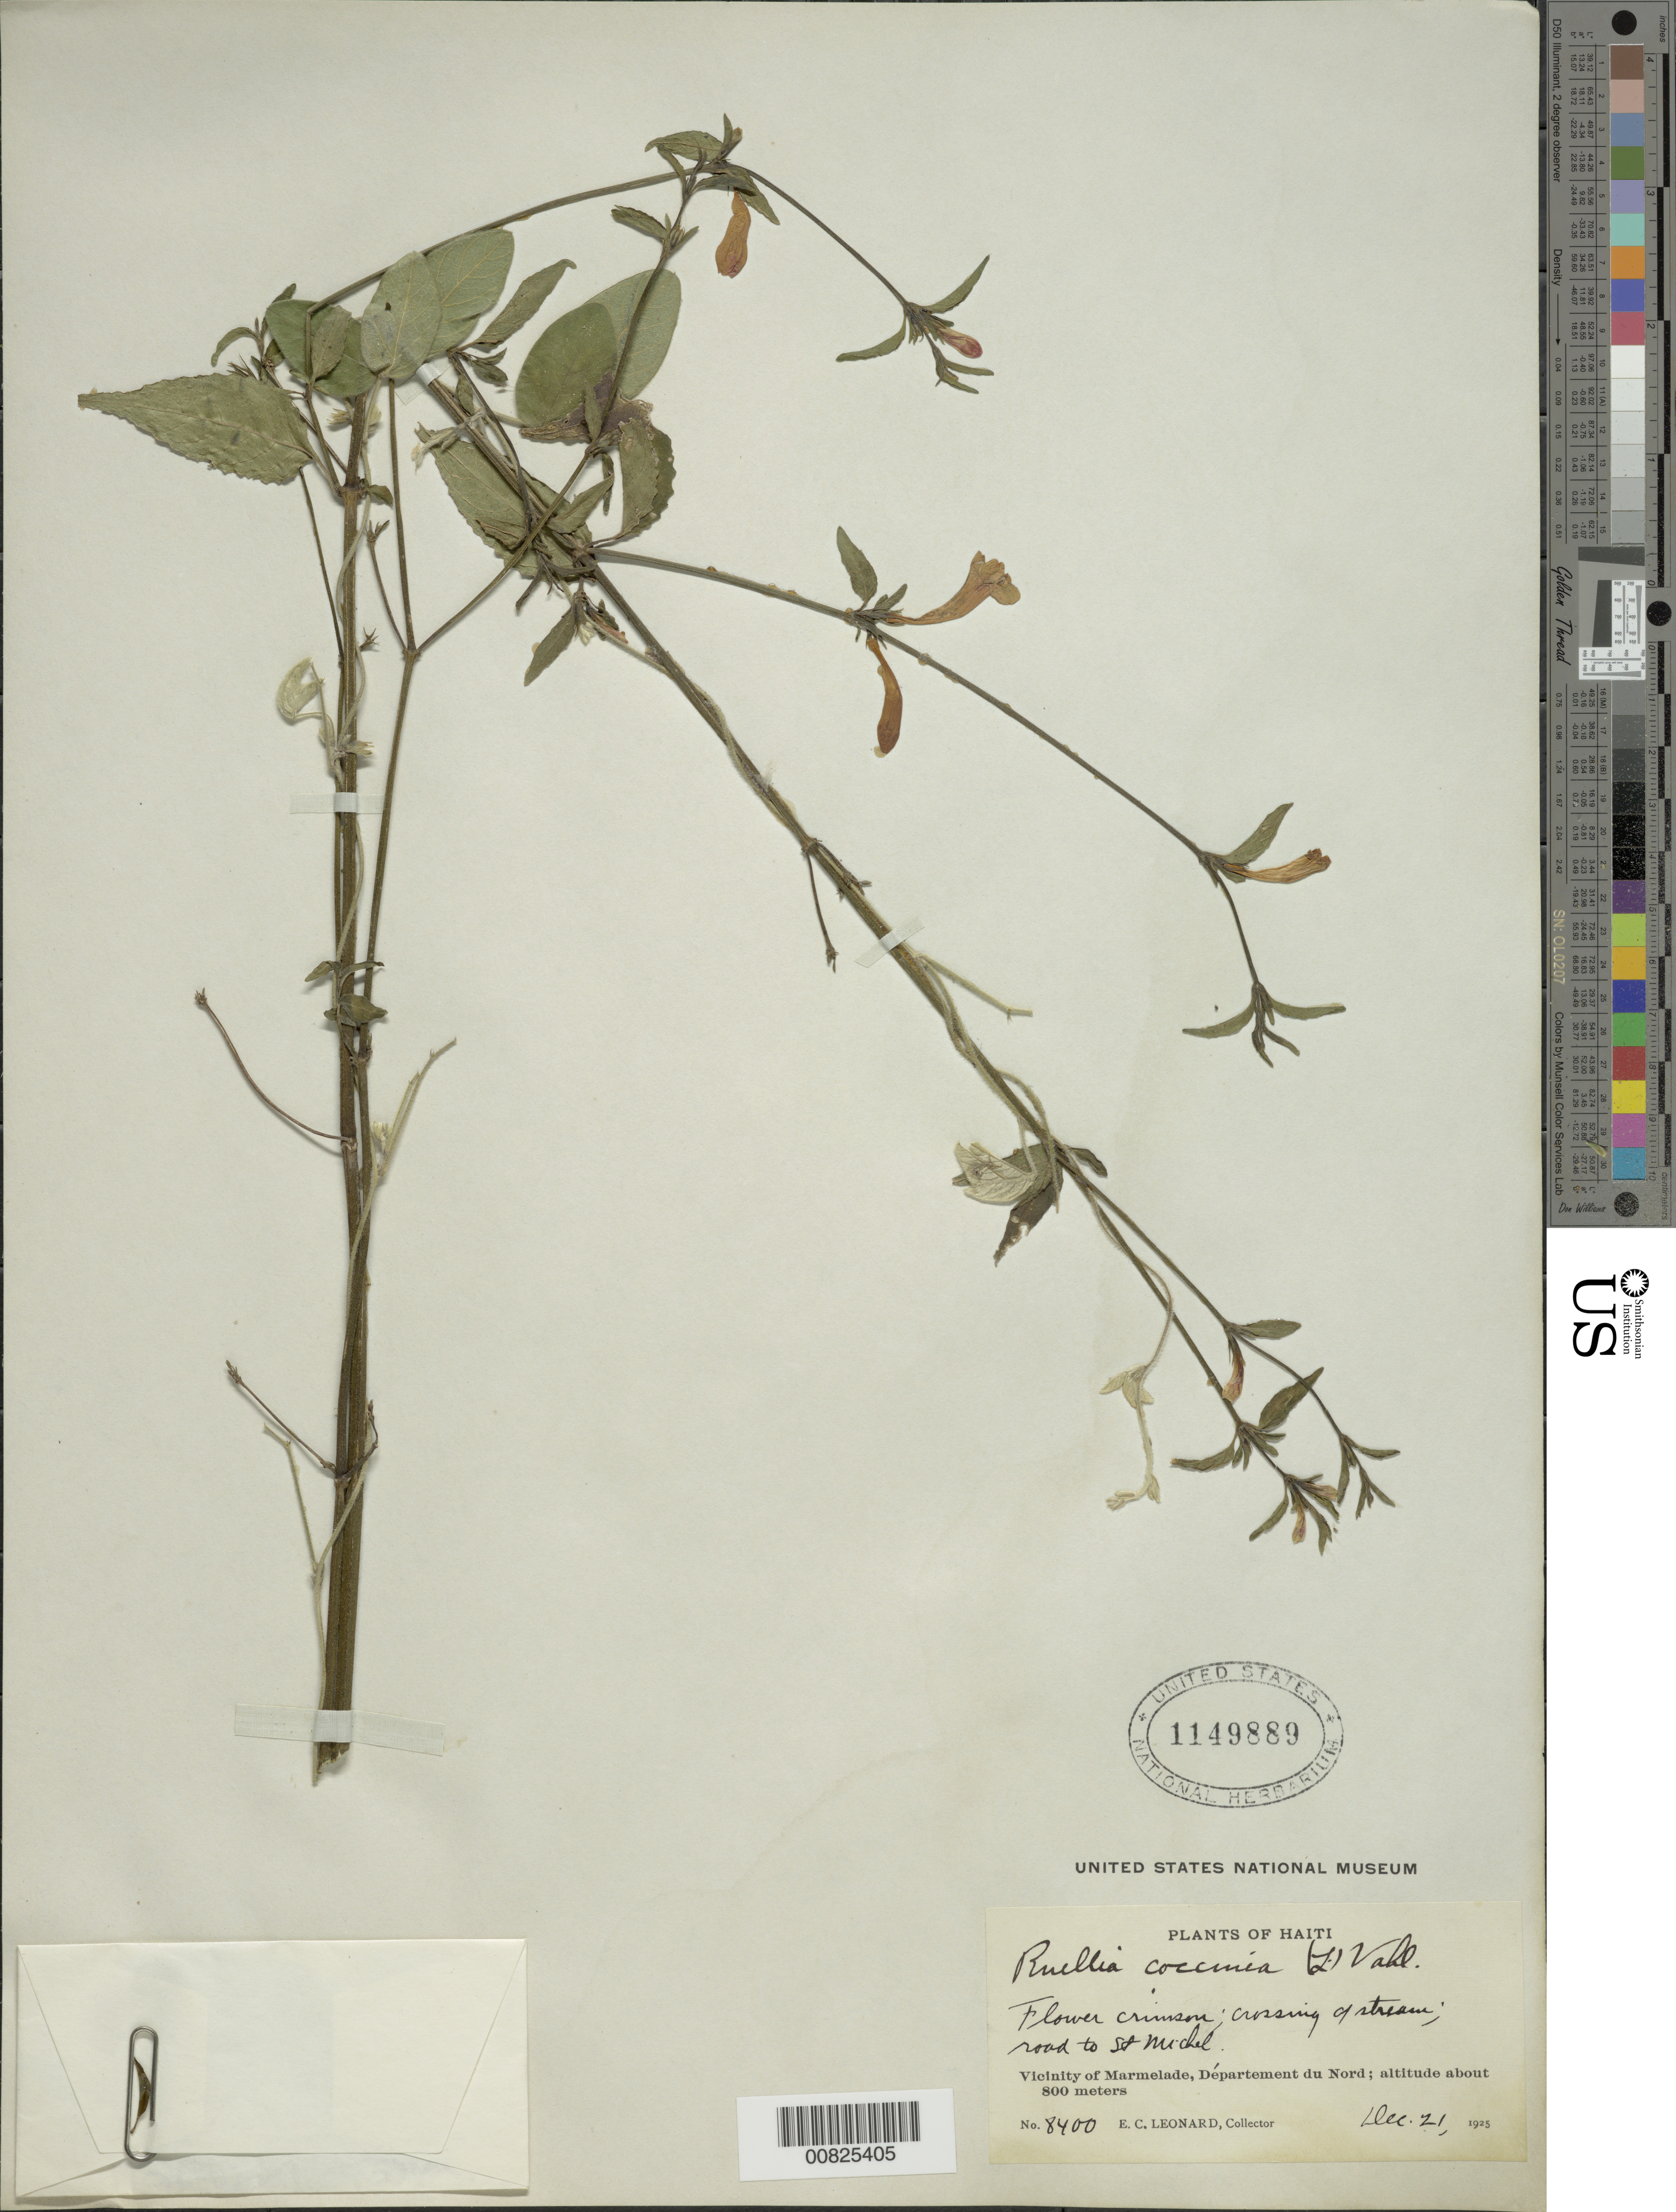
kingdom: Plantae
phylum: Tracheophyta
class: Magnoliopsida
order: Lamiales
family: Acanthaceae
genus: Ruellia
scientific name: Ruellia coccinea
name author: (L.) Vahl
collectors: E. C. Leonard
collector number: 8400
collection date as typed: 21 Dec 1925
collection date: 1925-12-21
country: Haiti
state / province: Nord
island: Hispaniola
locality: Vicinity of Marmelade, road to St. Michel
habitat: Crossing of stream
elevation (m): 800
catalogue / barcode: US 1149889